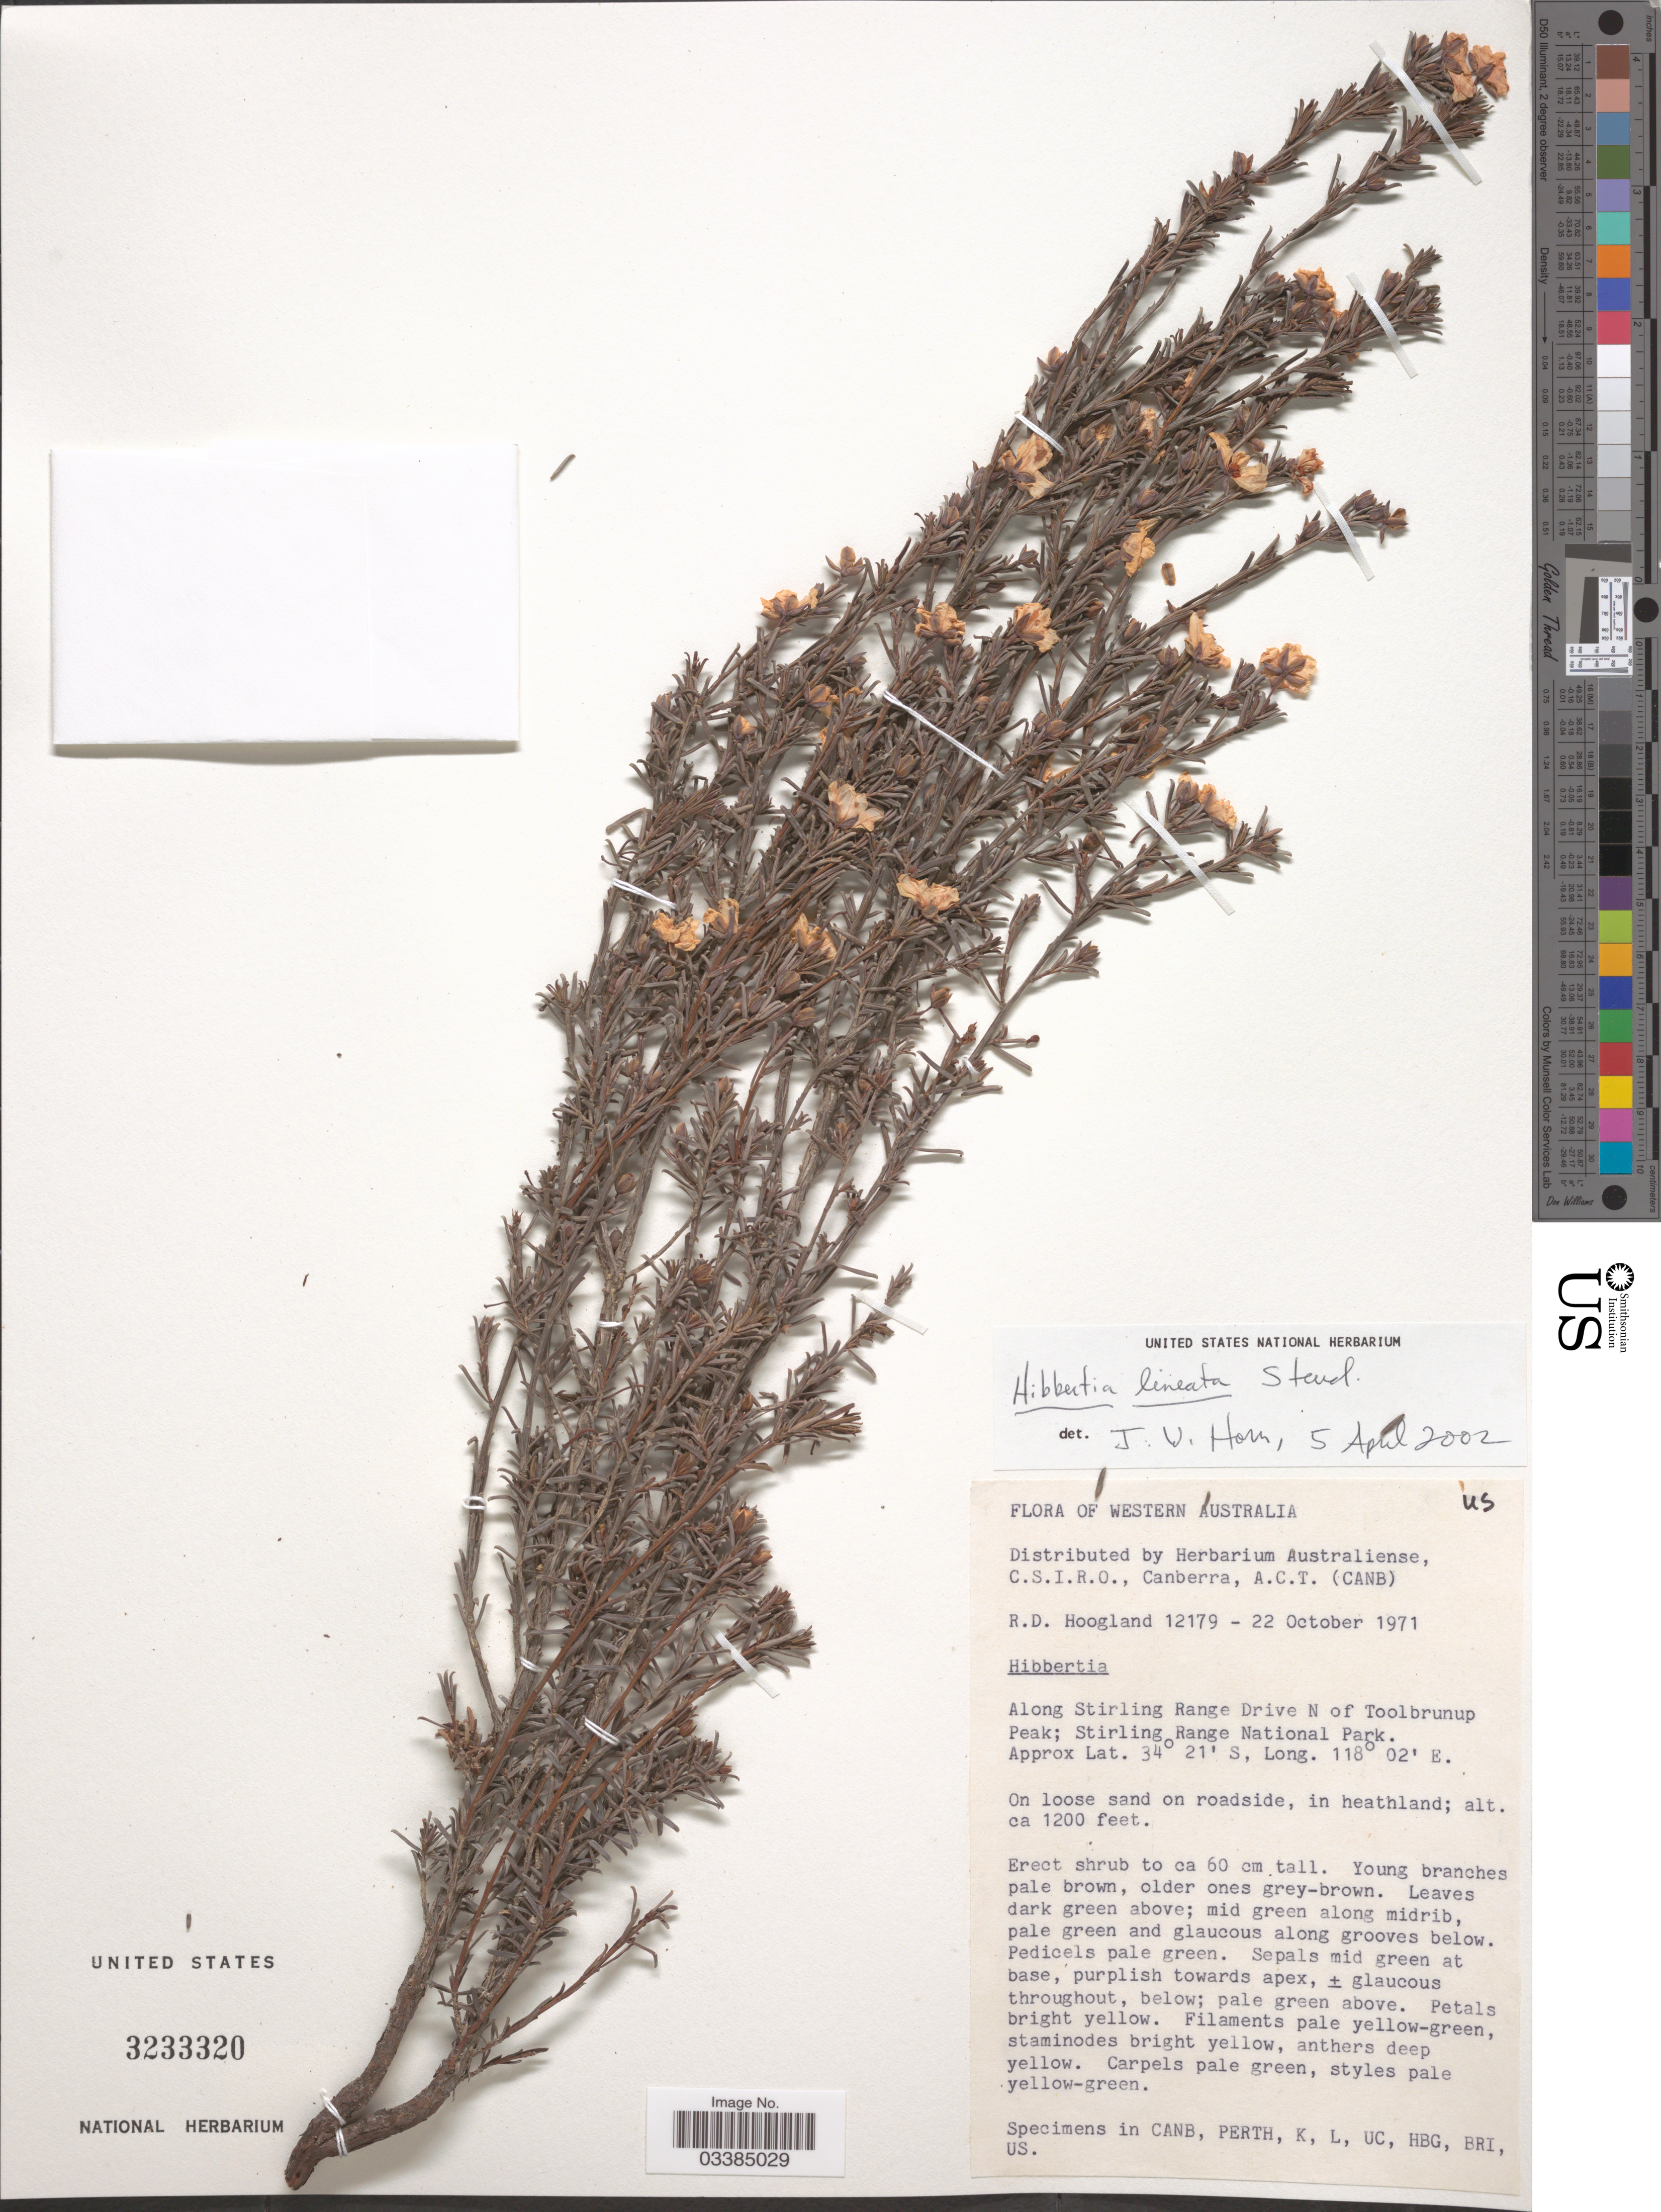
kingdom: Plantae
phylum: Tracheophyta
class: Magnoliopsida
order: Dilleniales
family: Dilleniaceae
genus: Hibbertia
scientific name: Hibbertia lineata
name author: Steud.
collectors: R. D. Hoogland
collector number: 12179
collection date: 1971-10-22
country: Australia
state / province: Western Australia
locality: Along Stirling Range Drive N of Toolbrunup Peak; Stirling Range National Park. On loose sand on roadside, in heathland.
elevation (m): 366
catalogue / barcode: US 3233320